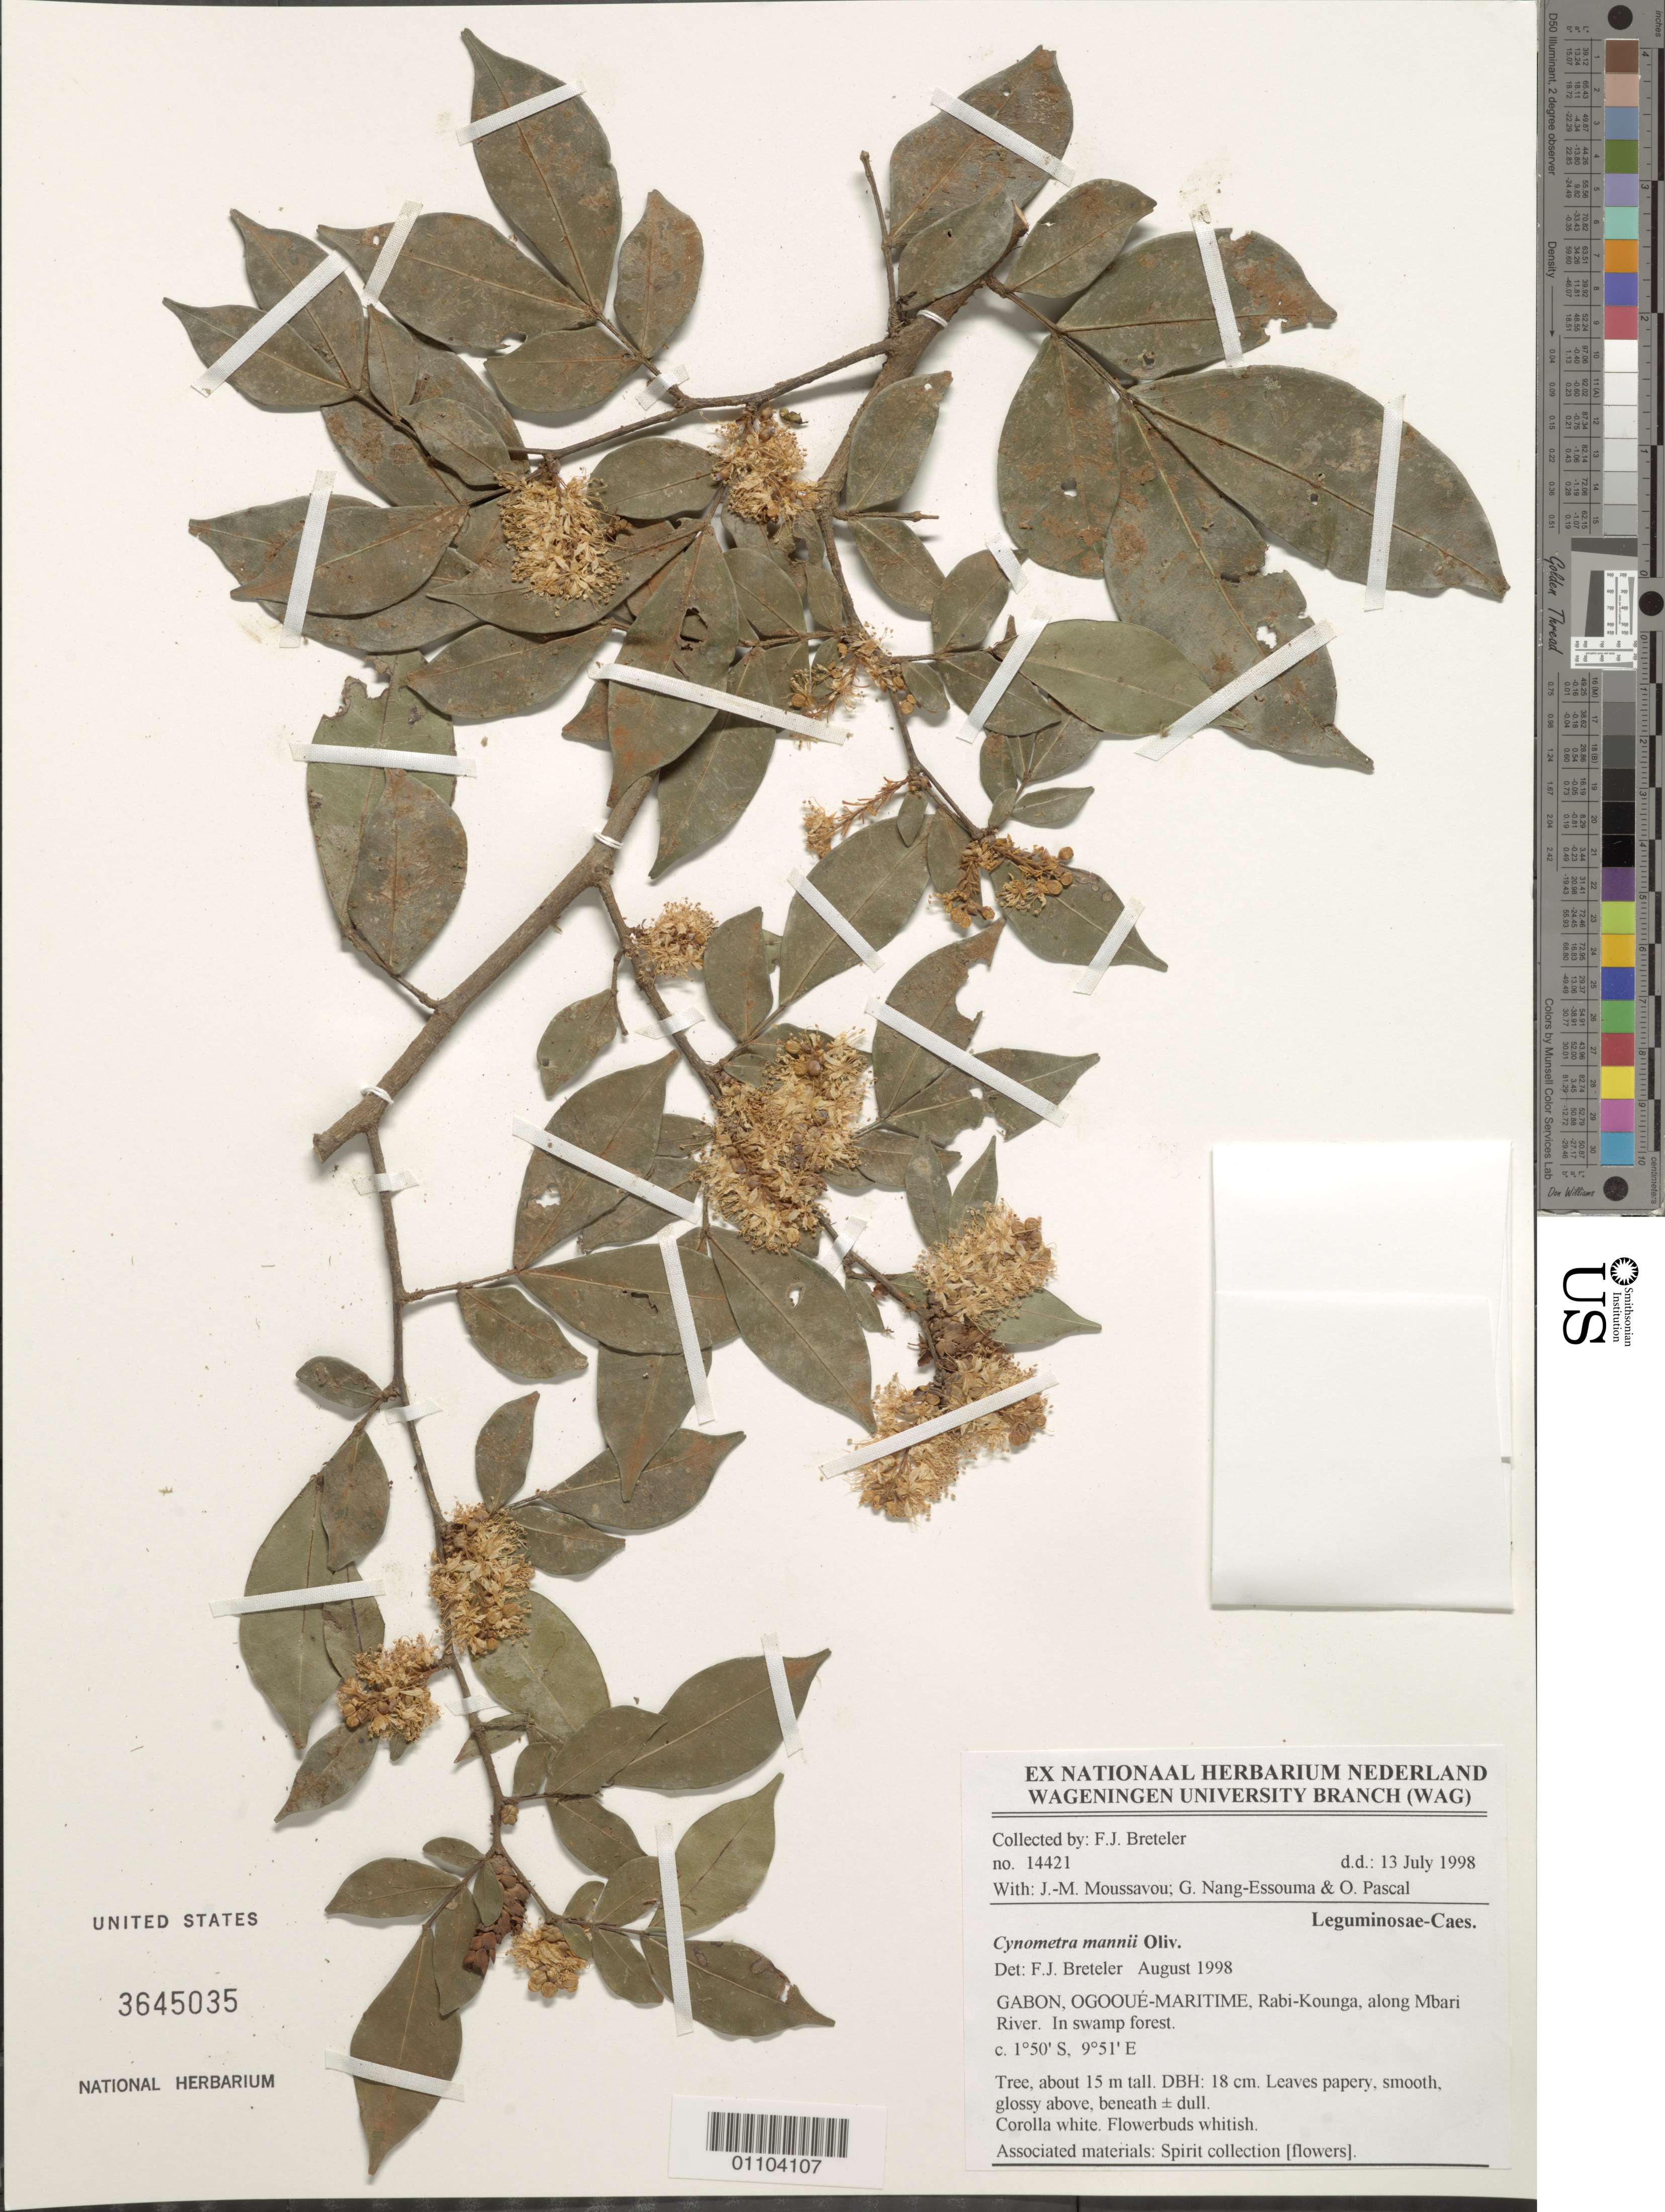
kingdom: Plantae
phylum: Tracheophyta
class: Magnoliopsida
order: Fabales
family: Fabaceae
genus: Cynometra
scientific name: Cynometra mannii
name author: Oliv.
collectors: F. J. Breteler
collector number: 14421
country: Gabon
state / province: Ogooué-Maritime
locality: Rabi-Kounga, along Mbari River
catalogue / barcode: US 3645035